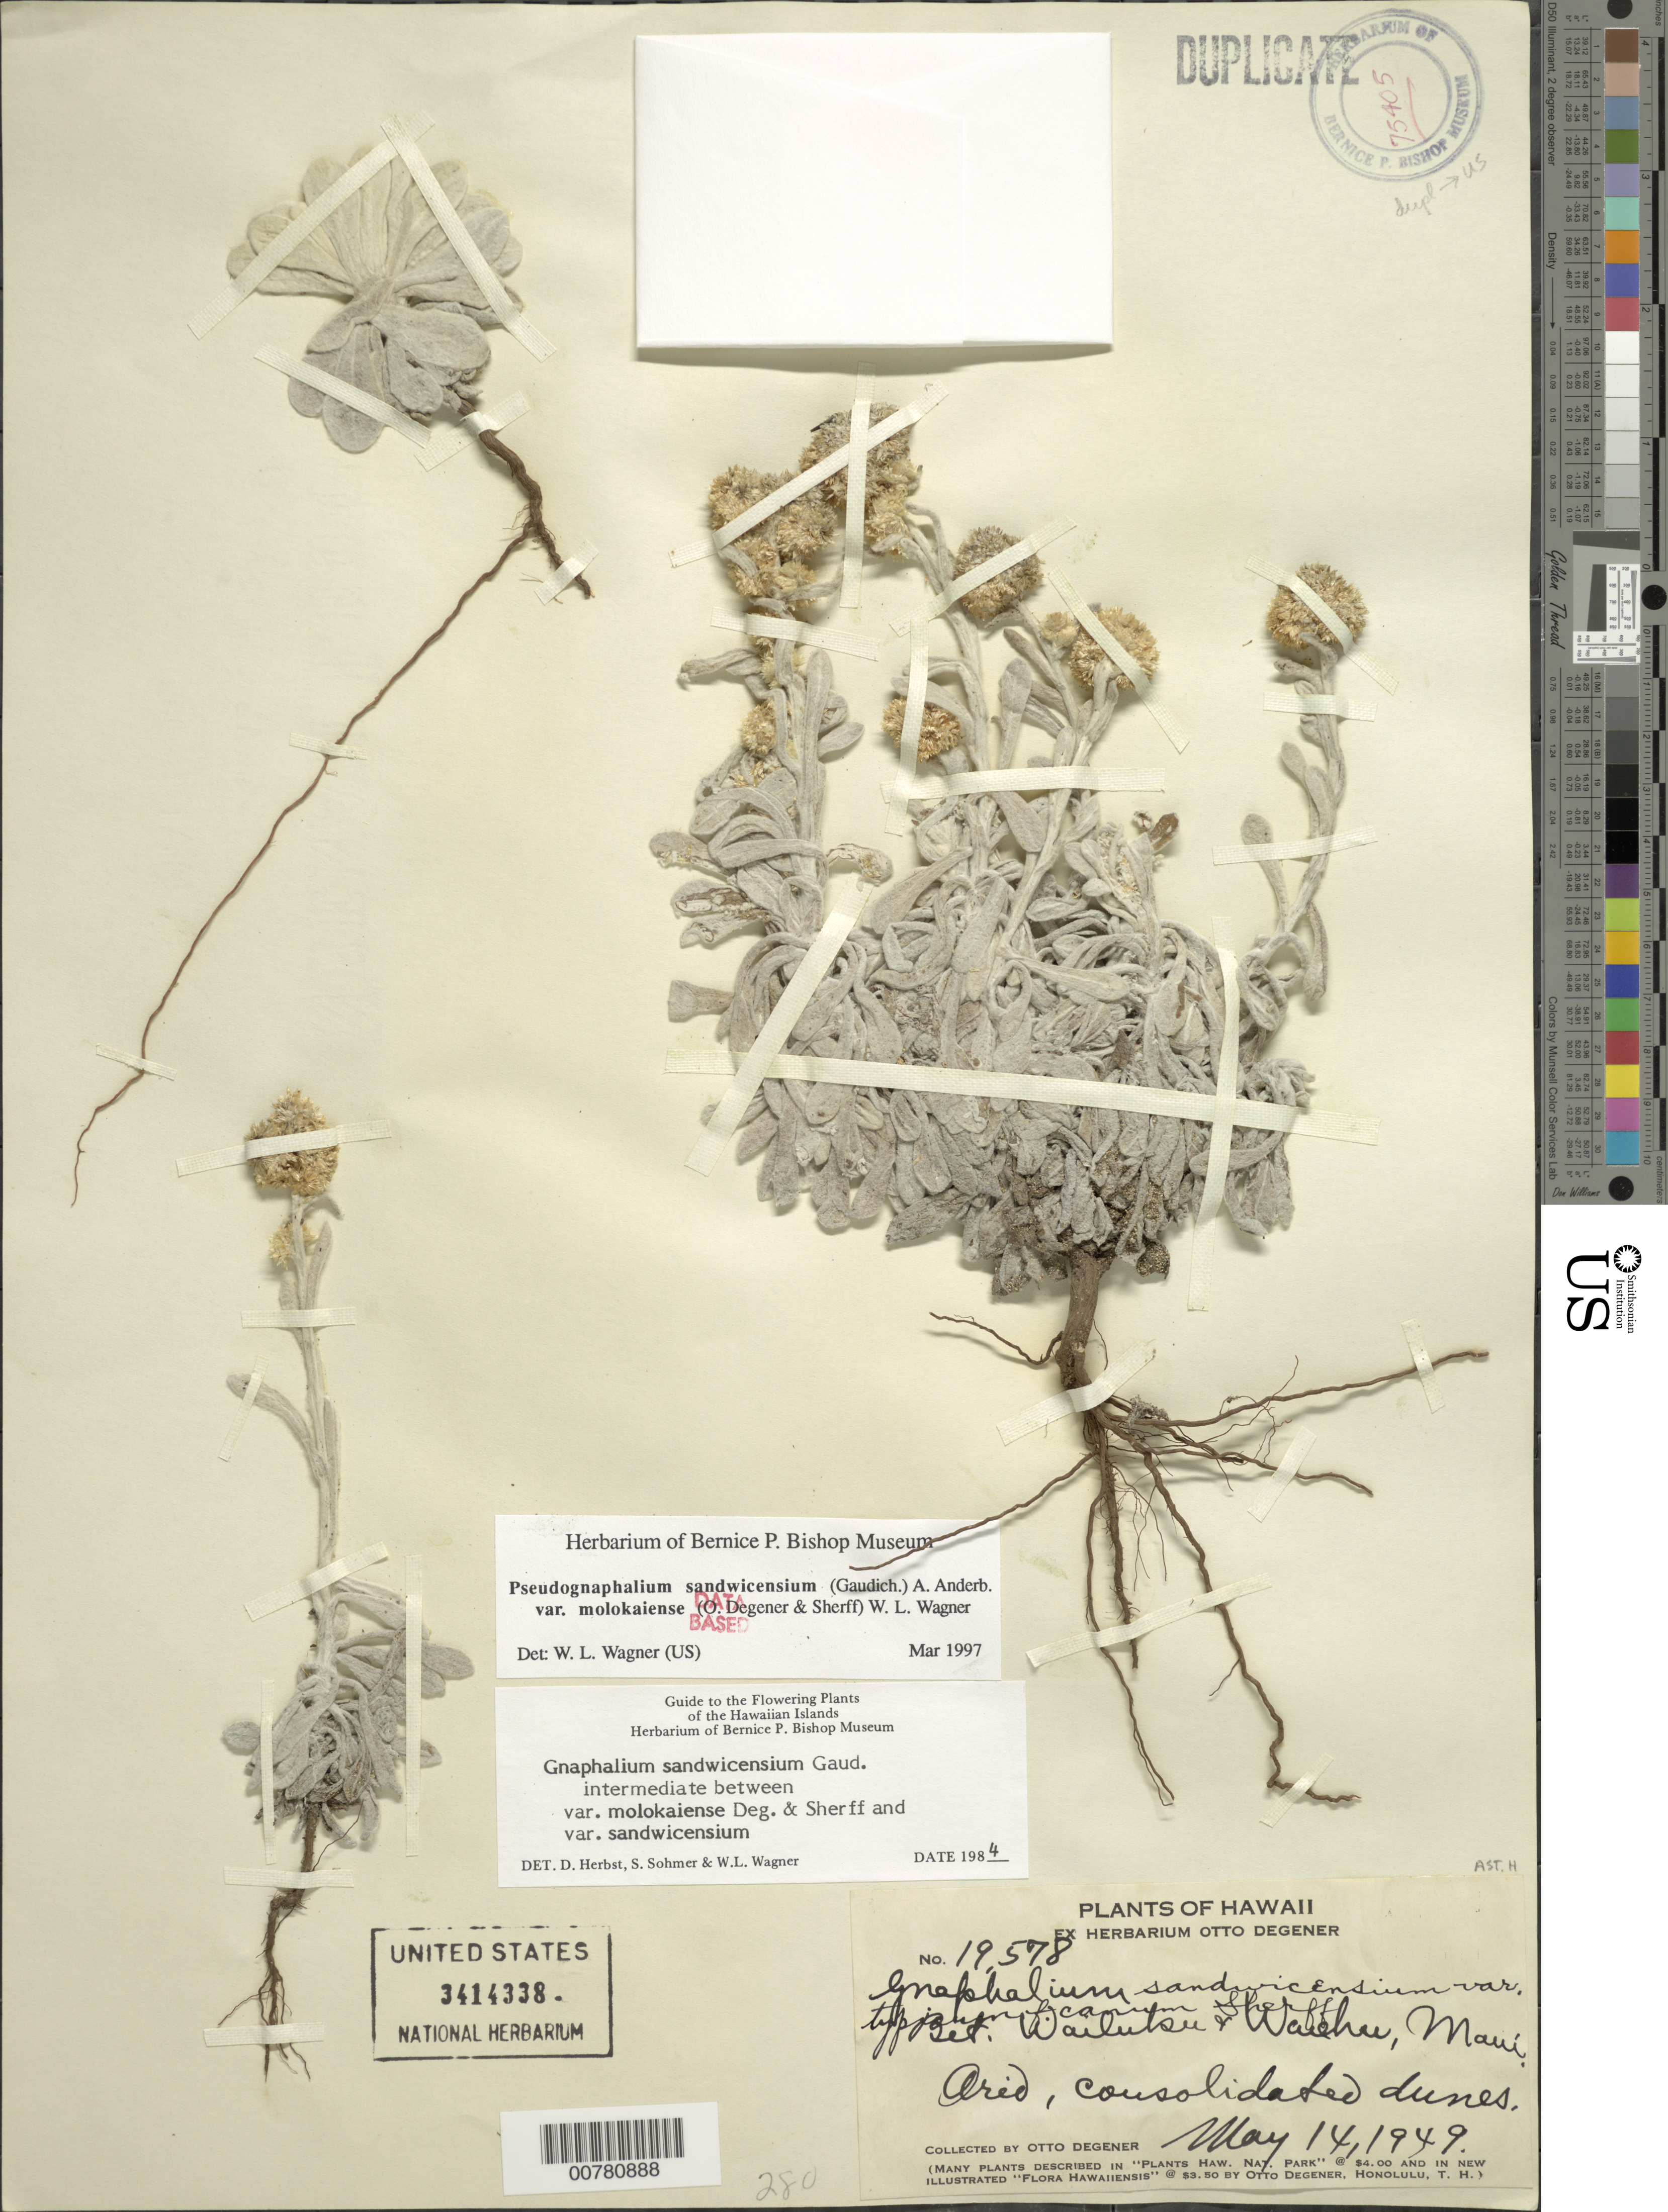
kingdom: Plantae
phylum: Tracheophyta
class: Magnoliopsida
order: Asterales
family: Asteraceae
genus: Pseudognaphalium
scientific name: Pseudognaphalium sandwicensium var. molokaiense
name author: (O. Deg. & Sherff) W.L. Wagner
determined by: Wagner, W. L., (BOT), Smithsonian Institution - National Museum of Natural History (UNITED STATES)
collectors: O. Degener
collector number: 19578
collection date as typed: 14 May 1949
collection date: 1949-05-14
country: United States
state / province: Hawaii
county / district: Maui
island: Maui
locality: Between Wailuku & Waiehu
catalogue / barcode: US 3414338